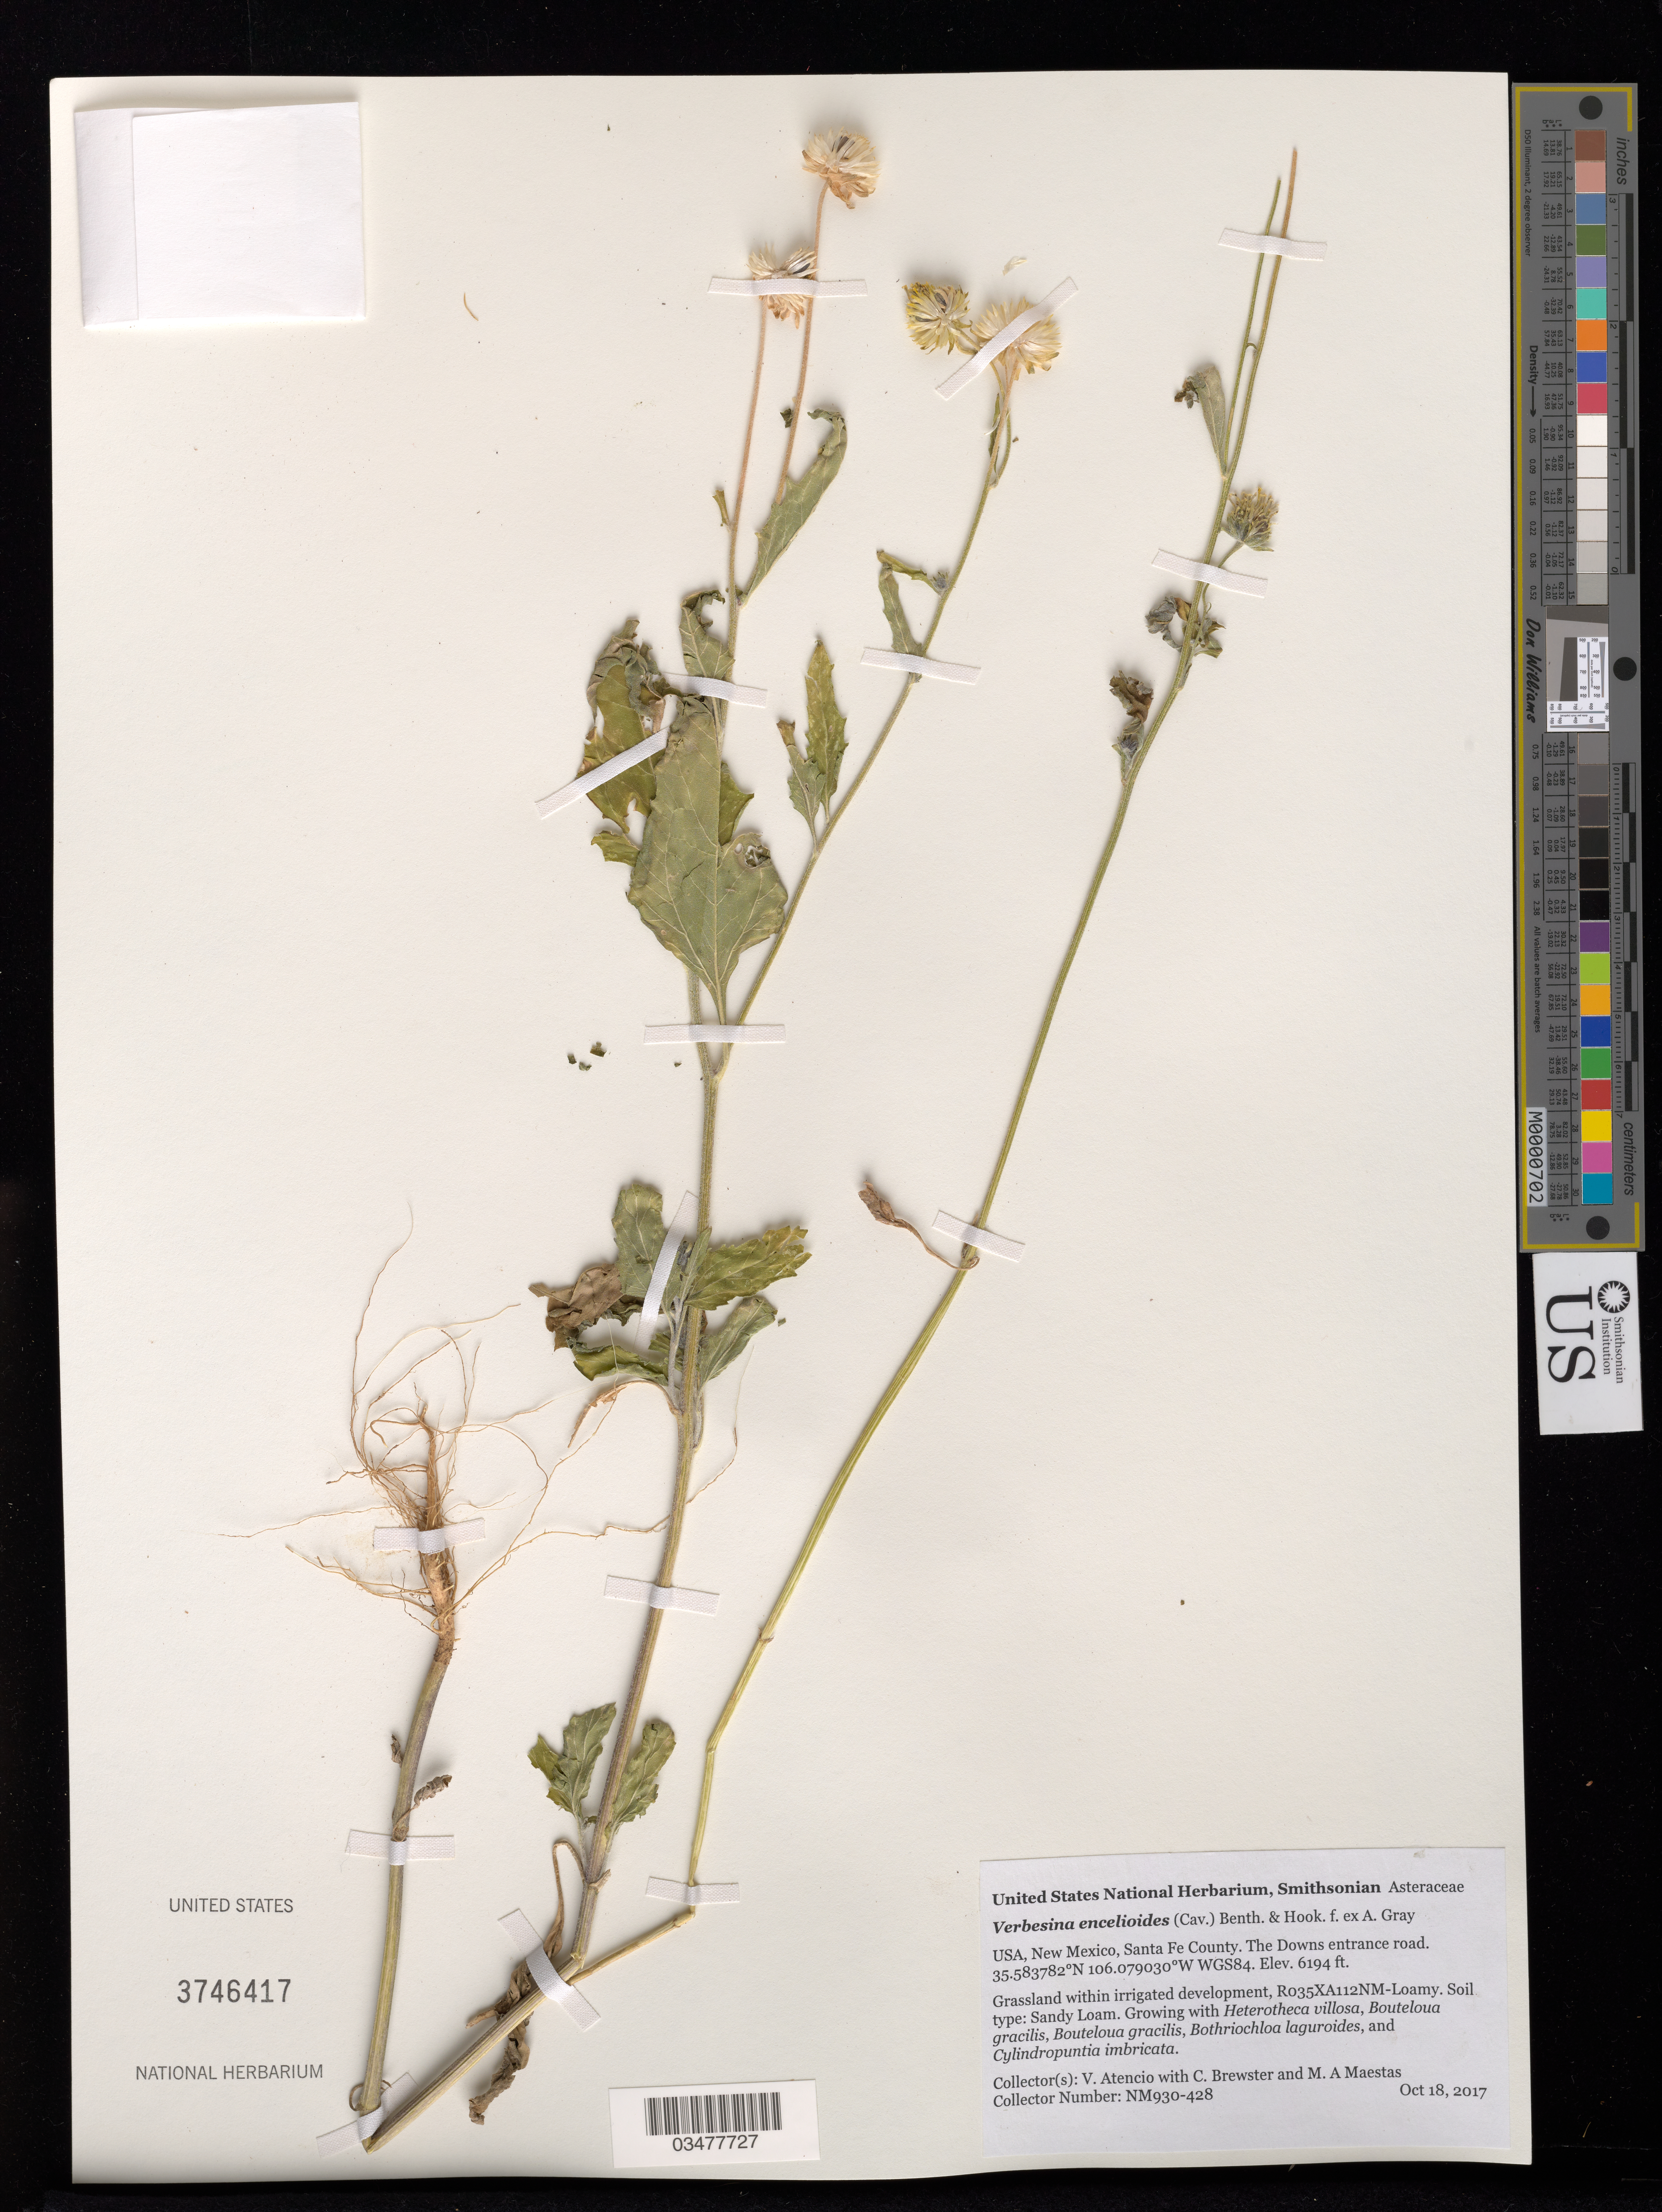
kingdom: Plantae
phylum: Tracheophyta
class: Magnoliopsida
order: Asterales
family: Asteraceae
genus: Verbesina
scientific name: Verbesina encelioides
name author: (Cav.) Benth. & Hook. ex A. Gray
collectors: V. Atencio, C. Brewster & M. Maestas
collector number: NM930-428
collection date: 2017-10-18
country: United States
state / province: New Mexico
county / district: Santa Fe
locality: The Downs, The Downs entrance road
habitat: R035XA112NM-Loamy. Sandy Loam. Grassland within irrigated development. With Heterotheca villosa, Bouteloua gracilis, etc.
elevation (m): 1888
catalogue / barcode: US 3746417